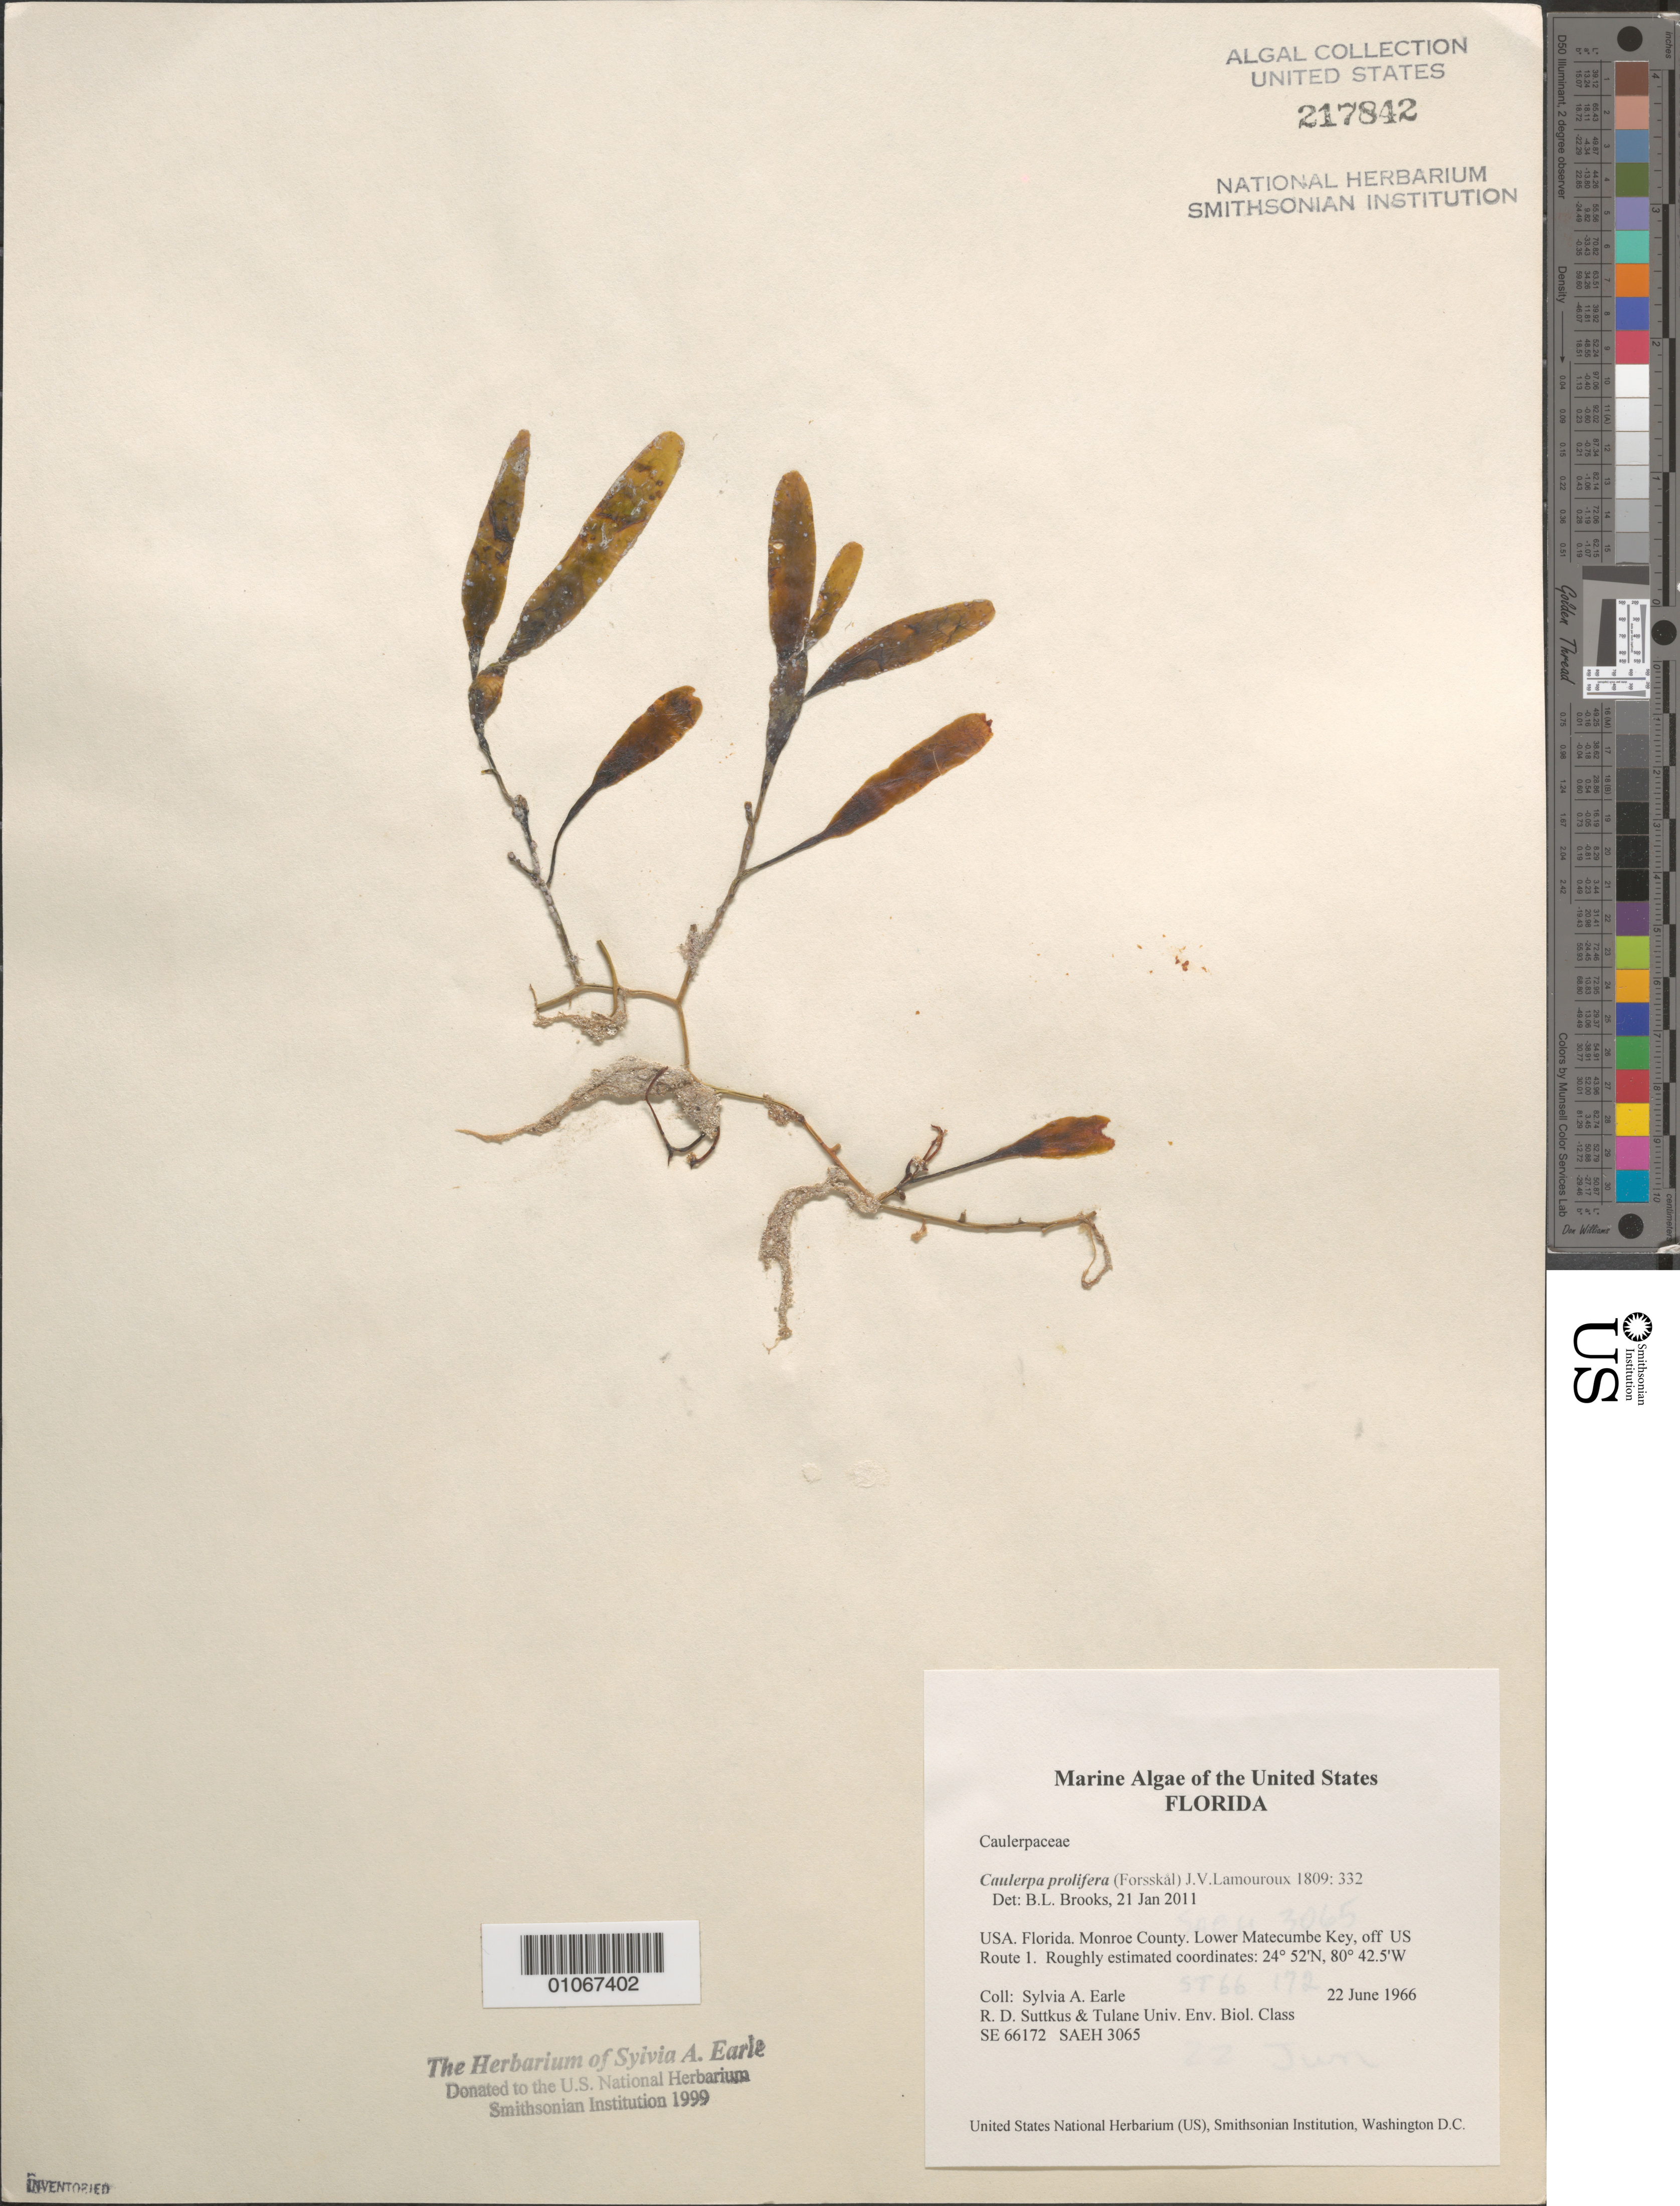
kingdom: Plantae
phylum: Chlorophyta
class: Ulvophyceae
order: Bryopsidales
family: Caulerpaceae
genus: Caulerpa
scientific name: Caulerpa prolifera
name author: (Forssk.) J.V.Lamouroux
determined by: Brooks, B. L., (BOT), Smithsonian Institution - National Museum of Natural History (UNITED STATES)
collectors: S. A. Earle, R. Suttkus & Tulane Univ. Env. Biol. Class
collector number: SE 66172 & SAEH 3065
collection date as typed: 22 Jun 1966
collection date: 1966-06-22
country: United States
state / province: Florida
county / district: Monroe County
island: Lower Matecumbe Key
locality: Off US Route 1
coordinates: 24 52'N, 80 42.5'W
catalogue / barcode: US 217842